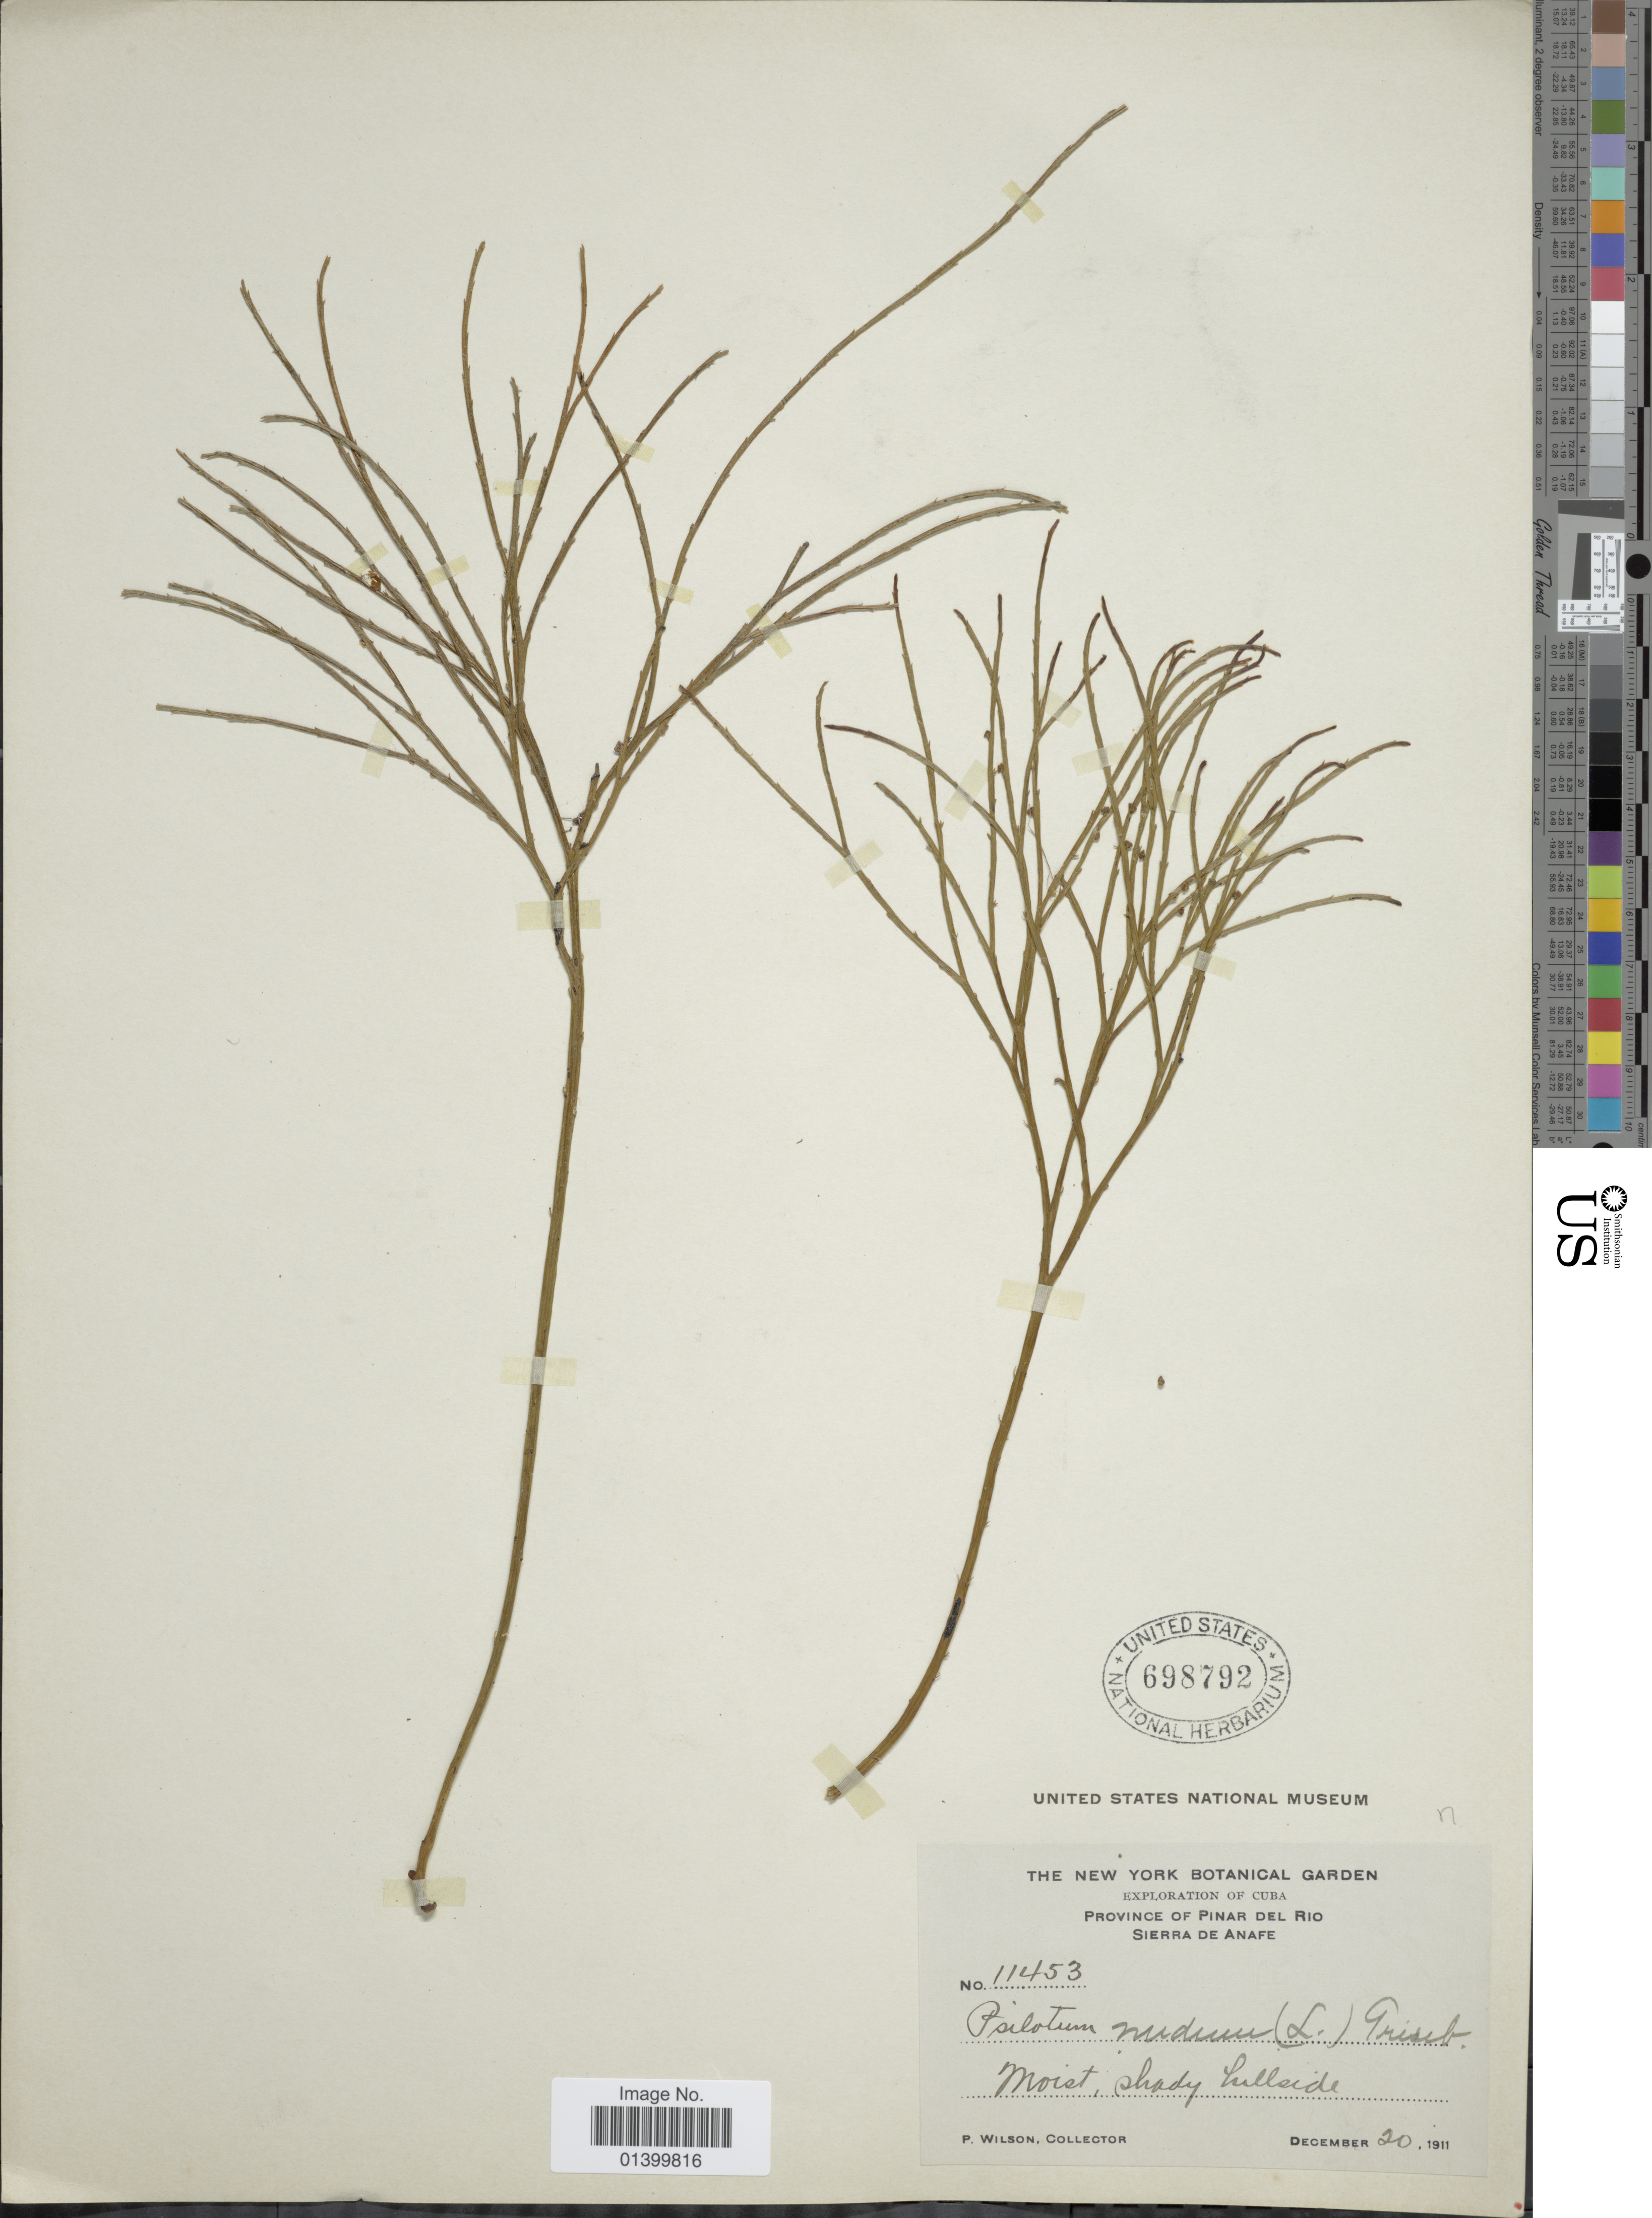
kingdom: Plantae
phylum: Tracheophyta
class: Polypodiopsida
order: Psilotales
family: Psilotaceae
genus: Psilotum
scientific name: Psilotum nudum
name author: (L.) P. Beauv.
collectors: P. Wilson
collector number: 11453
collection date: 1911-12-20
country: Cuba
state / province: Pinar del Río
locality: Province of Pinar del Rio. Sierra de Anafe. Moist, shady hillside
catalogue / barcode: US 698792